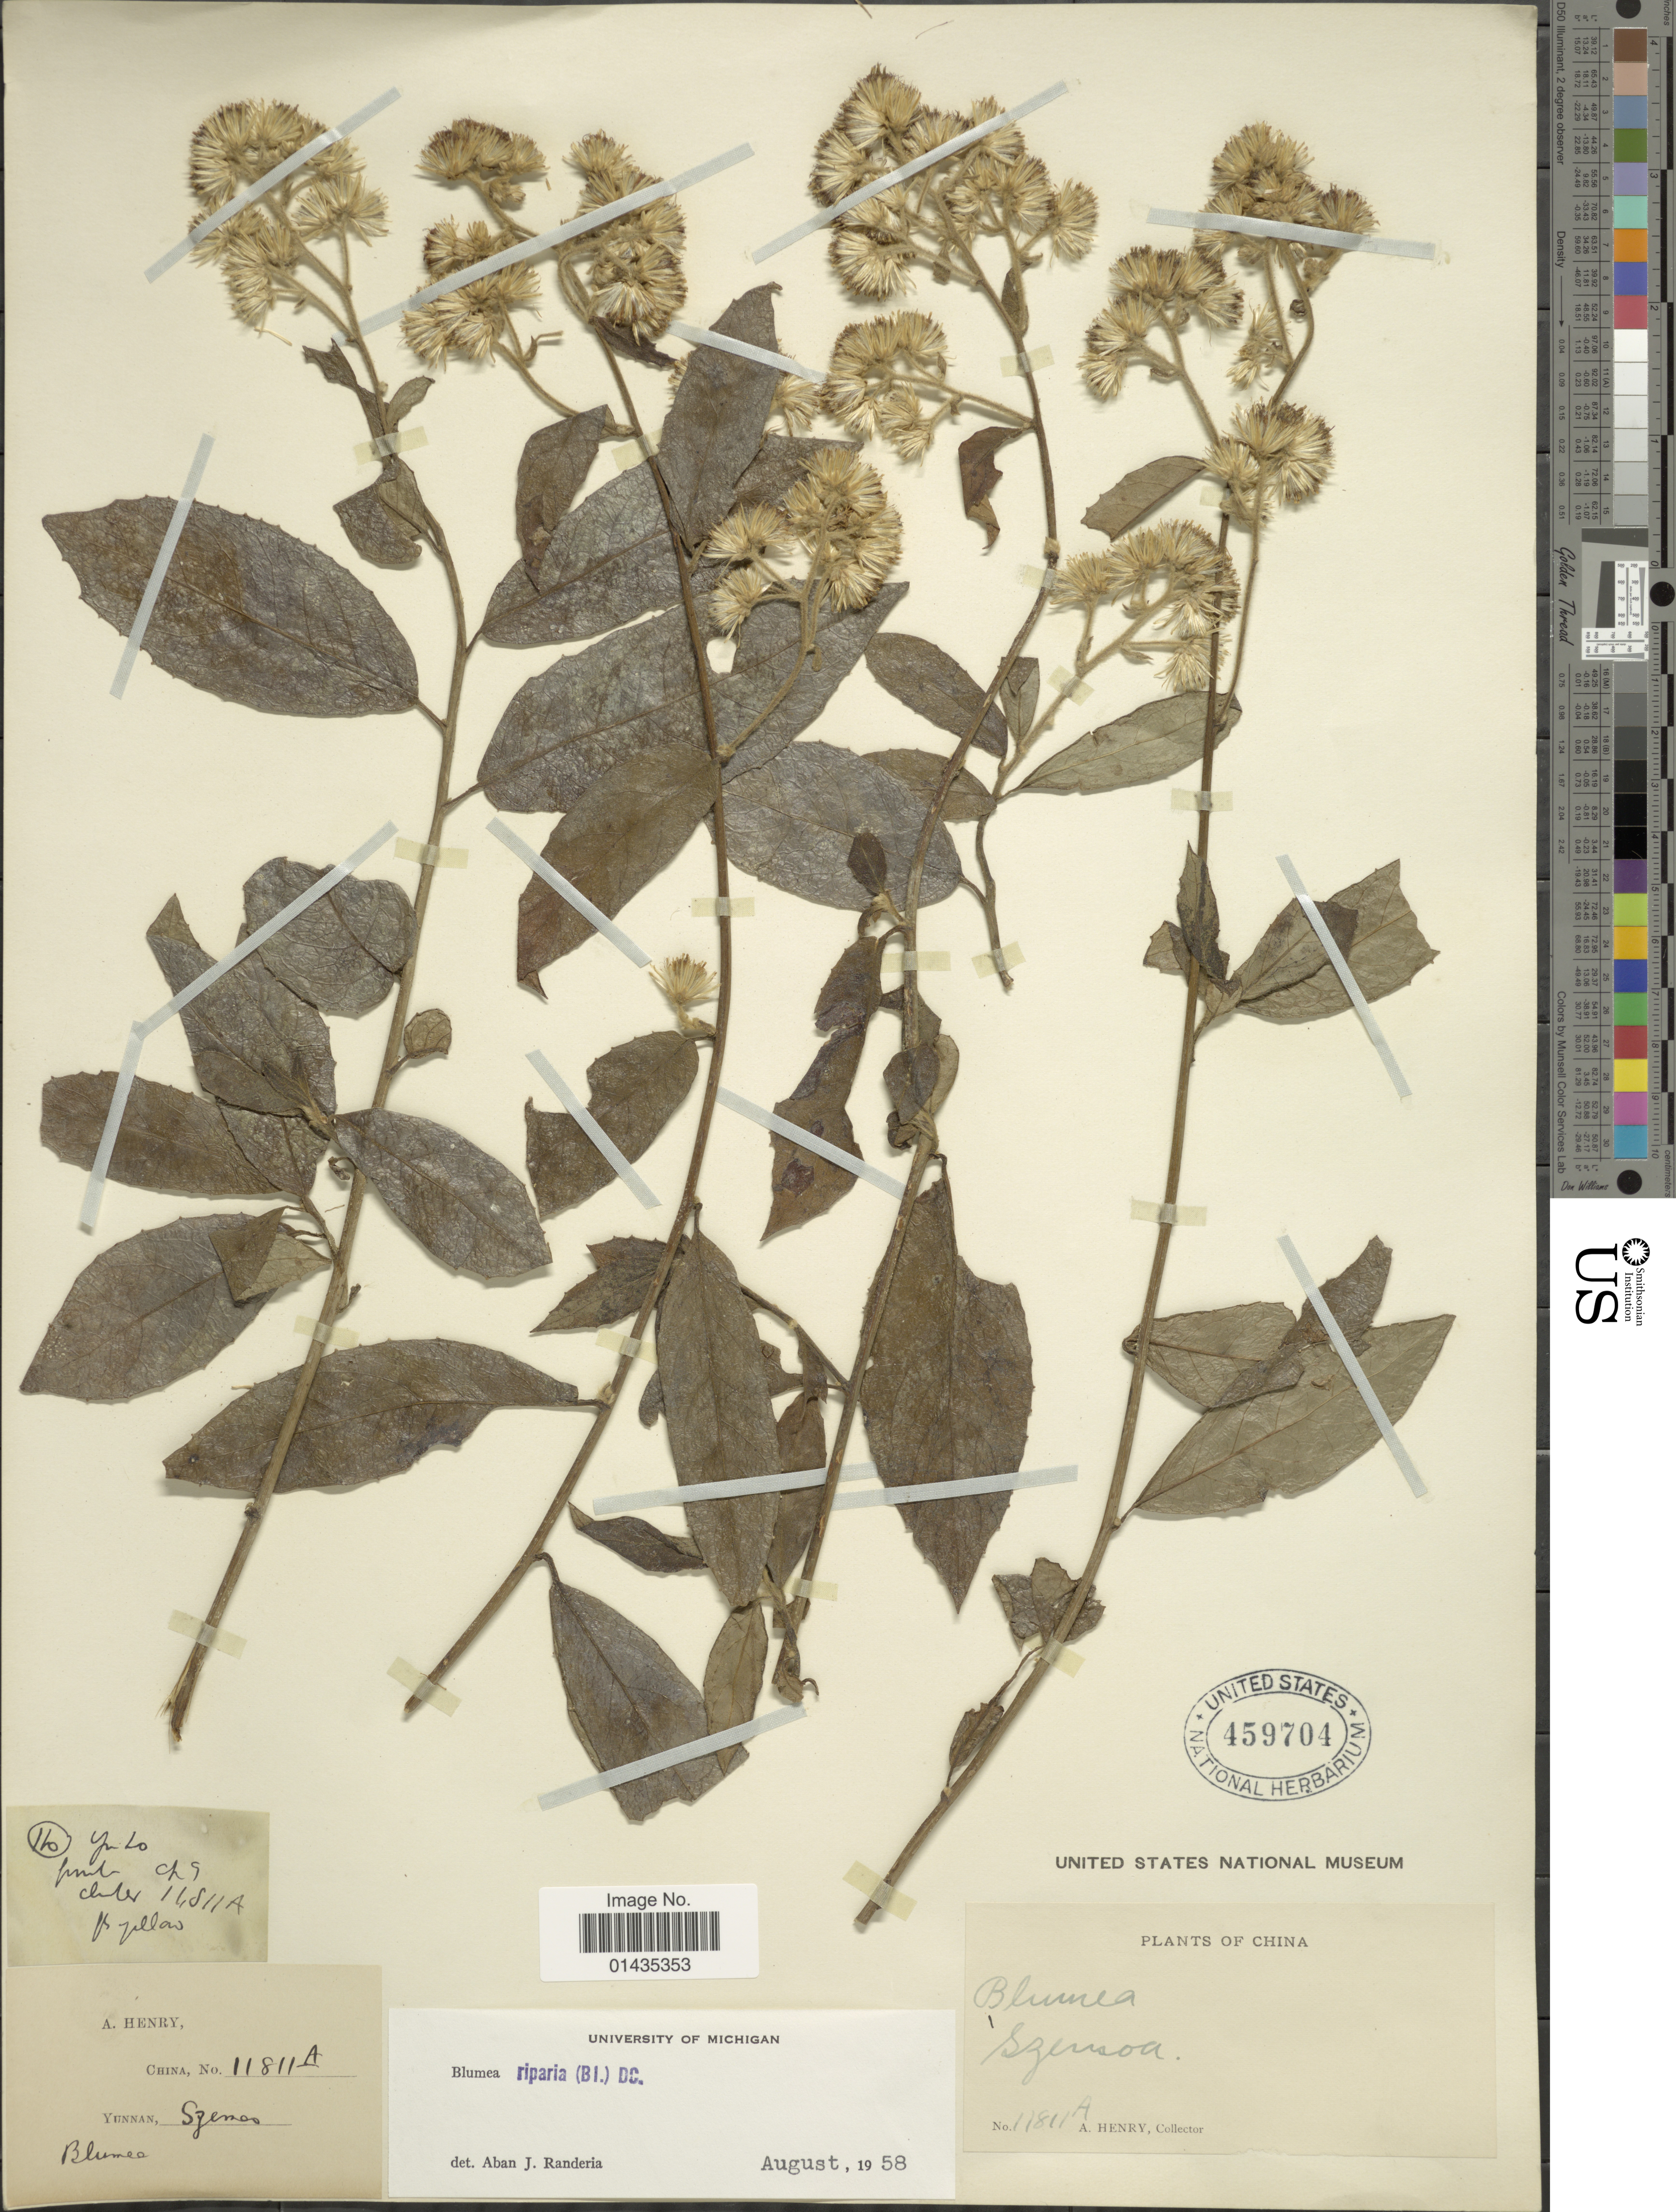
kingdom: Plantae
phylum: Tracheophyta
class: Magnoliopsida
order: Asterales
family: Asteraceae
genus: Blumea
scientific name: Blumea riparia var. riparia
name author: (Blume) DC.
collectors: A. Henry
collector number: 11811 A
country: China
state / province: Yunnan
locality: Szemoa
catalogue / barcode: US 459704